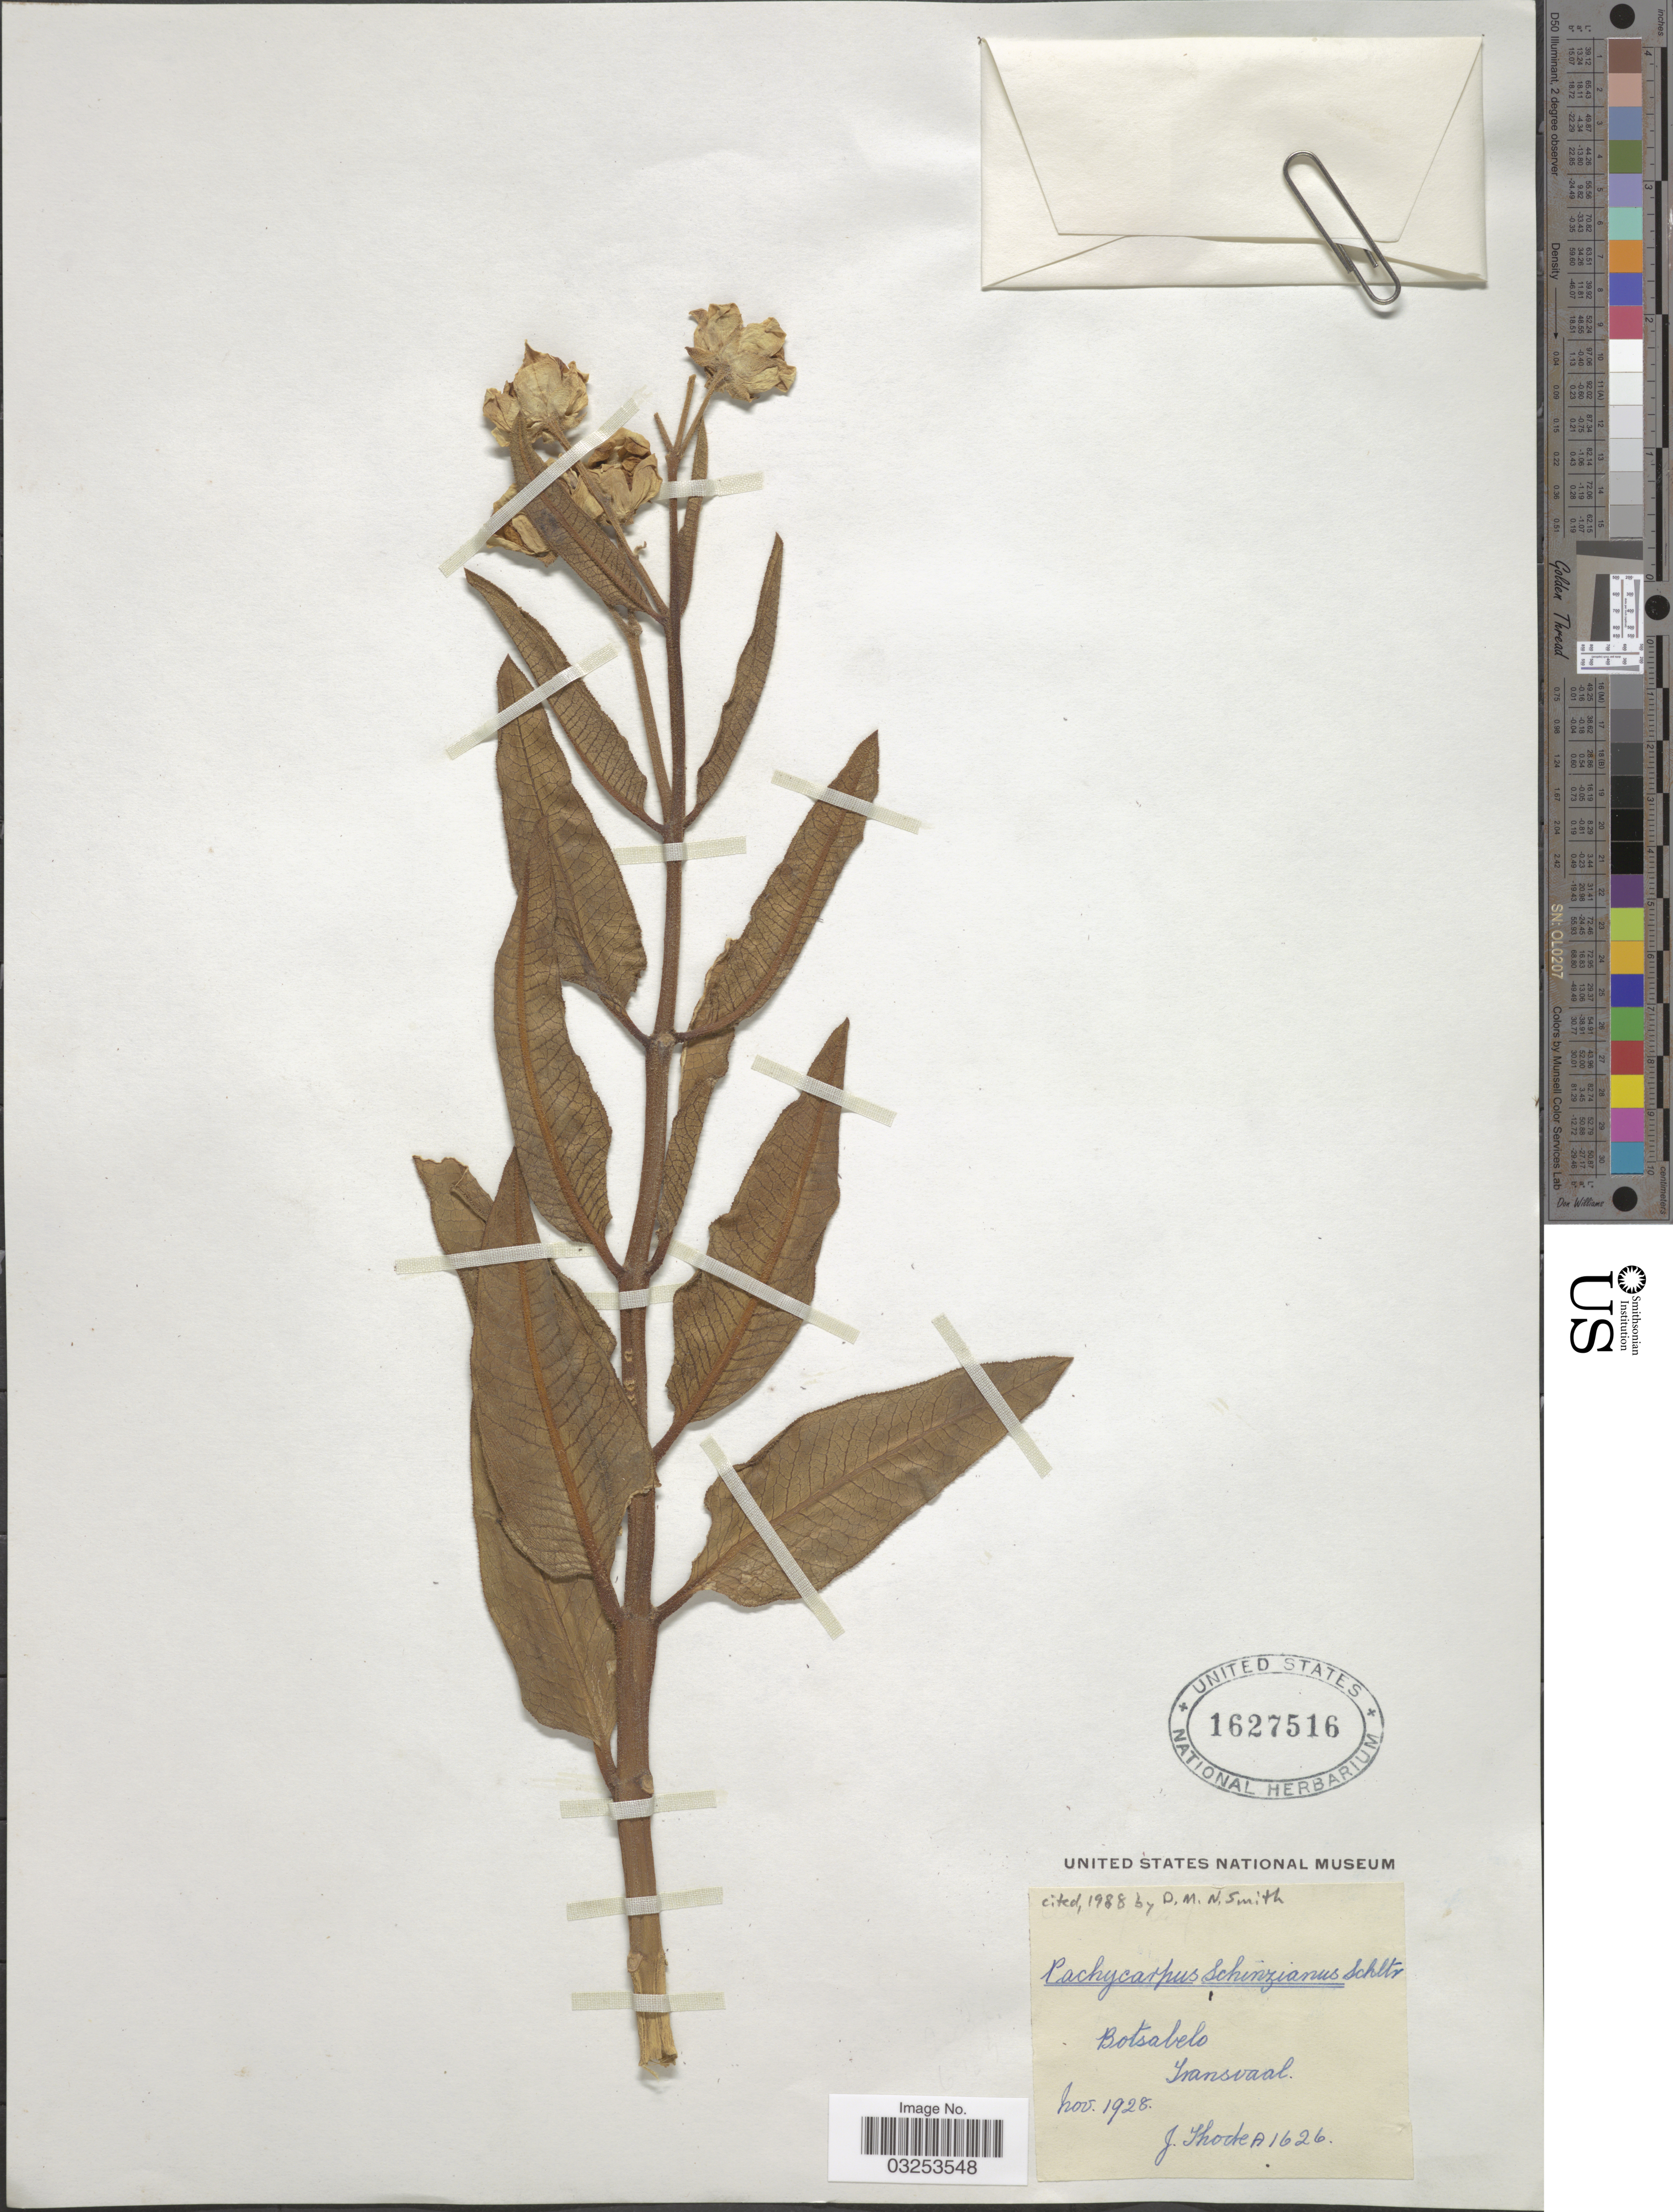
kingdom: Plantae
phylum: Tracheophyta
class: Magnoliopsida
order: Gentianales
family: Apocynaceae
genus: Pachycarpus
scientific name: Pachycarpus schinzianus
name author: (Schltr.) N.E. Br.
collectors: J. Thode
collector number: A 1626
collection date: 1928-11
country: South Africa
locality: Botsabelo, Transvaal.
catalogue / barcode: US 1627516